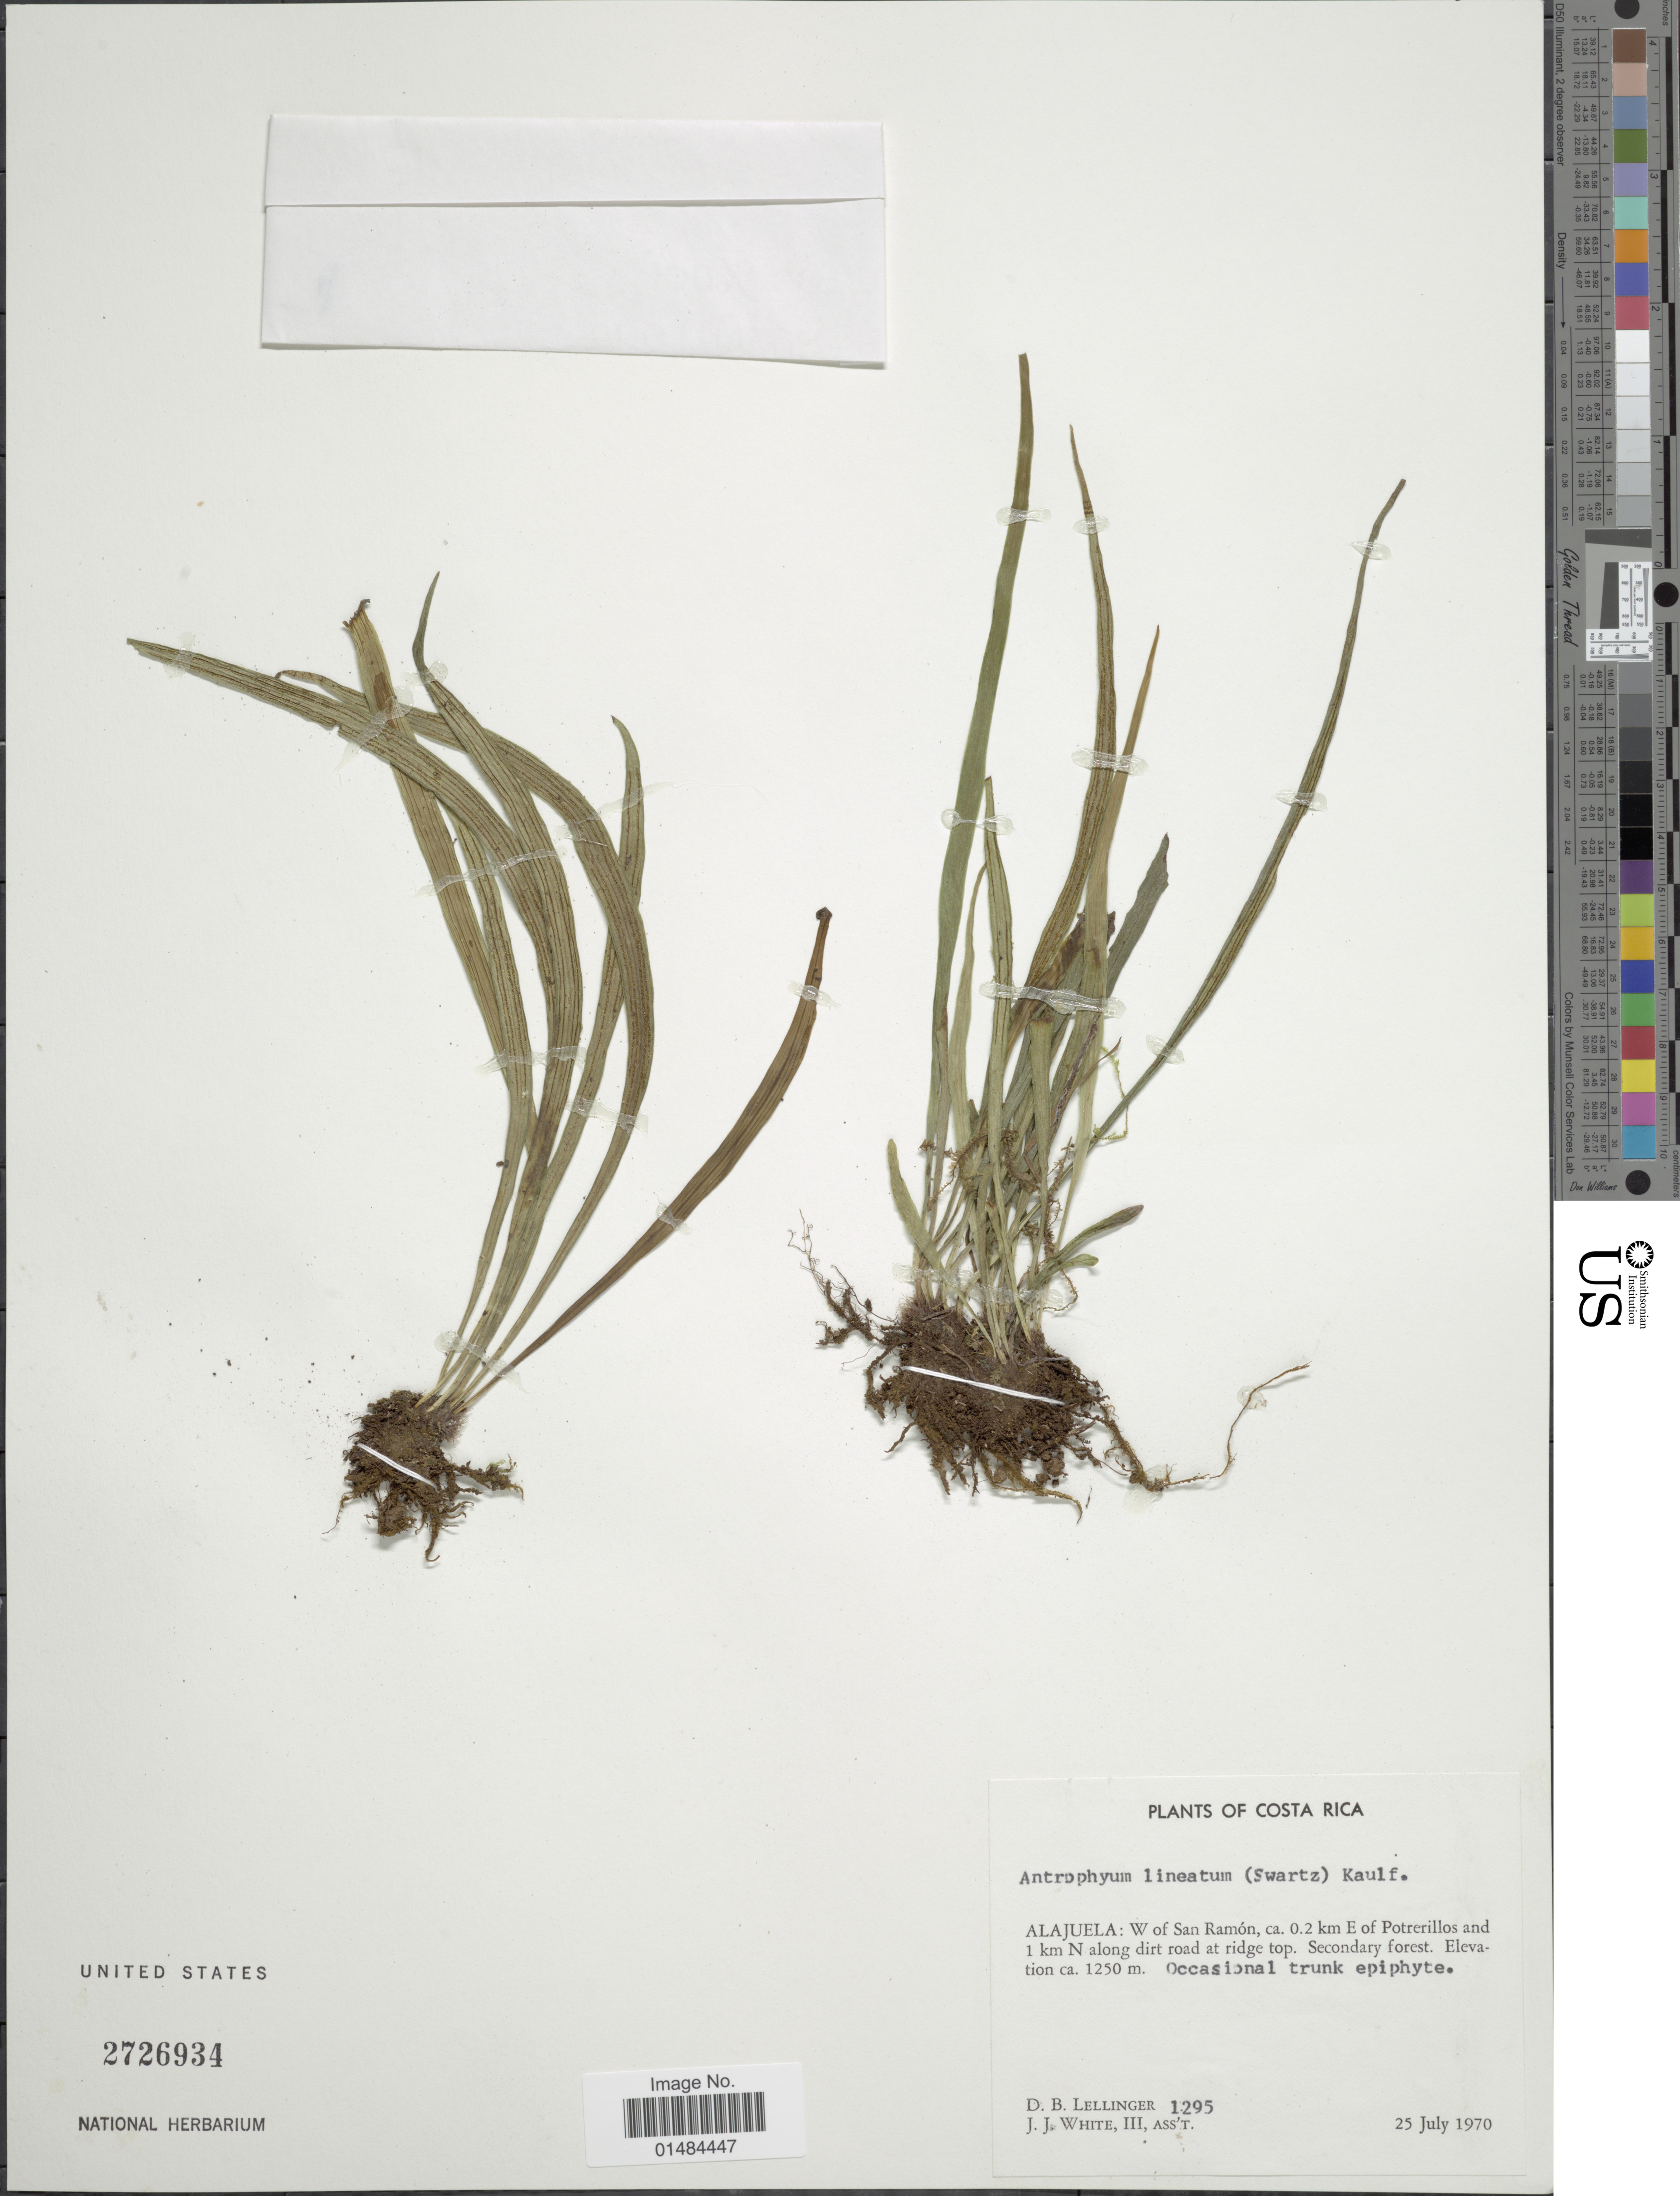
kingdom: Plantae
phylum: Tracheophyta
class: Polypodiopsida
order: Polypodiales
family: Pteridaceae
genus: Polytaenium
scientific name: Polytaenium lineatum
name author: (Sw.) J. Sm.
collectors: D. B. Lellinger & J. J. White III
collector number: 1295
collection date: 1970-07-25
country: Costa Rica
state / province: Alajuela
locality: Costa Rica, W of San Ramón, ca. 0.2 km E of Porteriilos and 1 km N along dirt road at rdige top.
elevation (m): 1250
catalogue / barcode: US 2726934